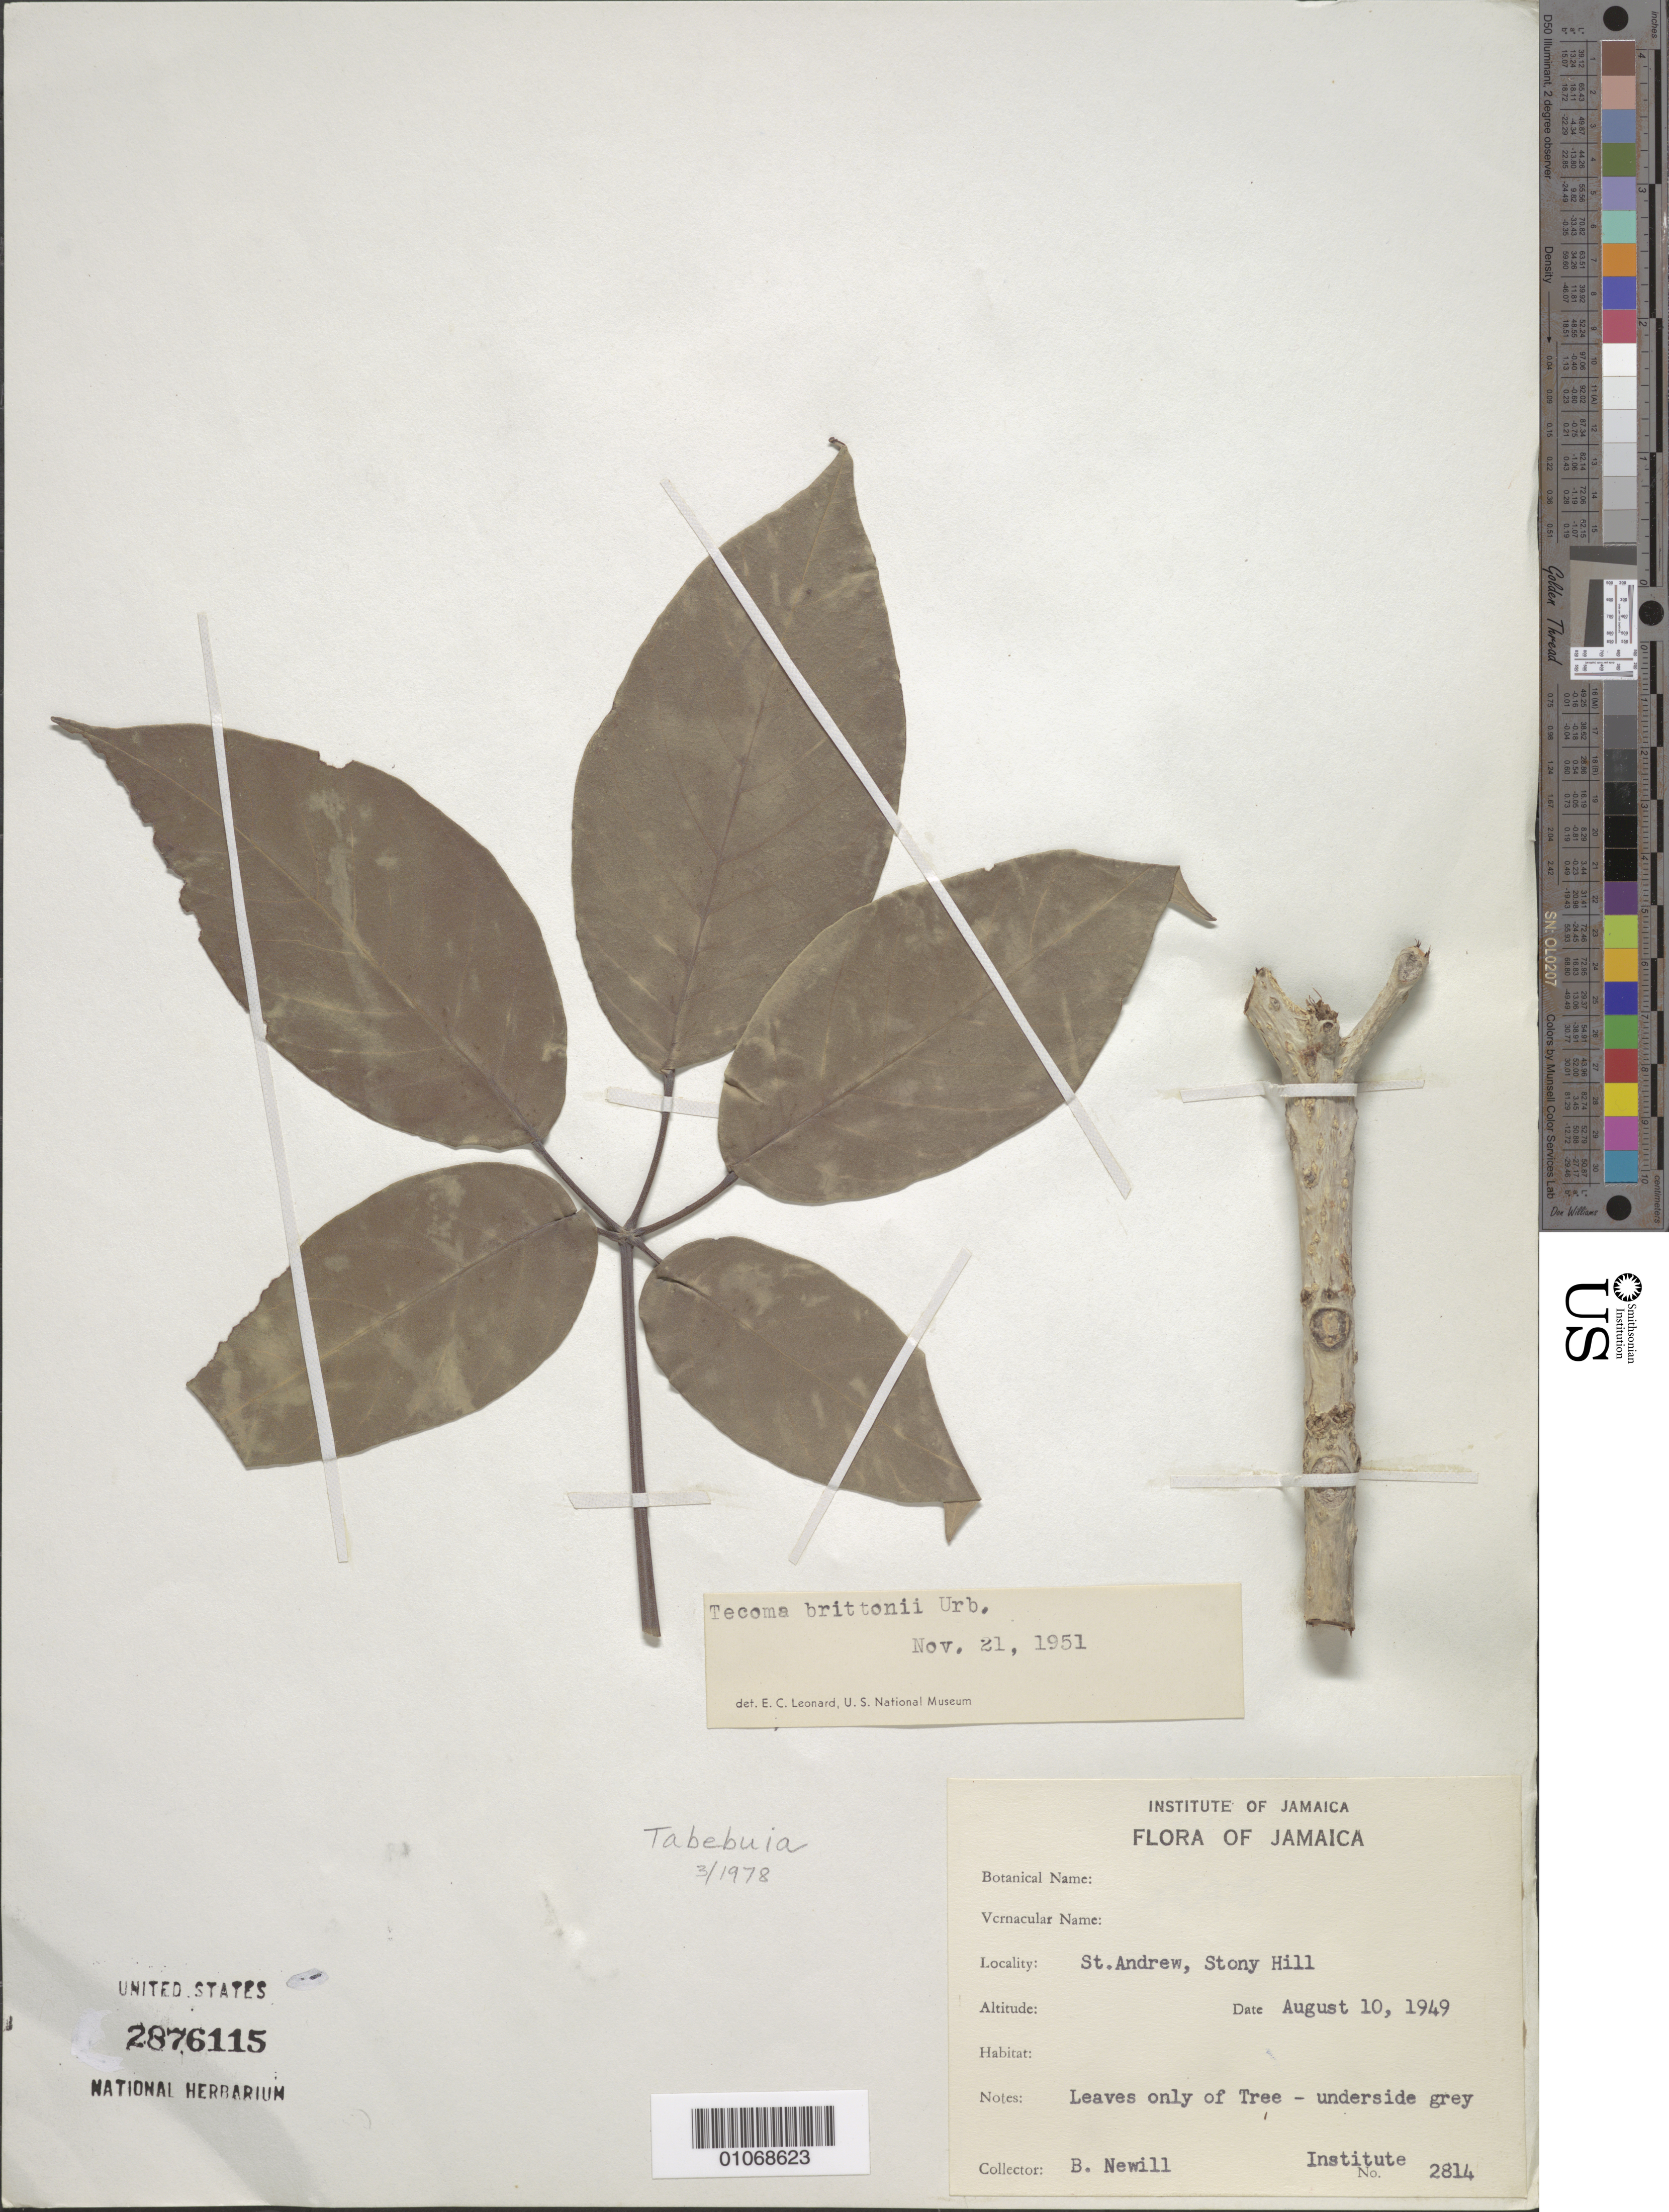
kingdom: Plantae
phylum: Tracheophyta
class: Magnoliopsida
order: Lamiales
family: Bignoniaceae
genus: Tabebuia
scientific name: Tabebuia sp.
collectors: B. Newill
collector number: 2814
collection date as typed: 10 Aug 1949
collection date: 1949-08-10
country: Jamaica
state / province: Saint Andrew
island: Jamaica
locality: Stony Hill.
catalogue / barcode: US 2876115